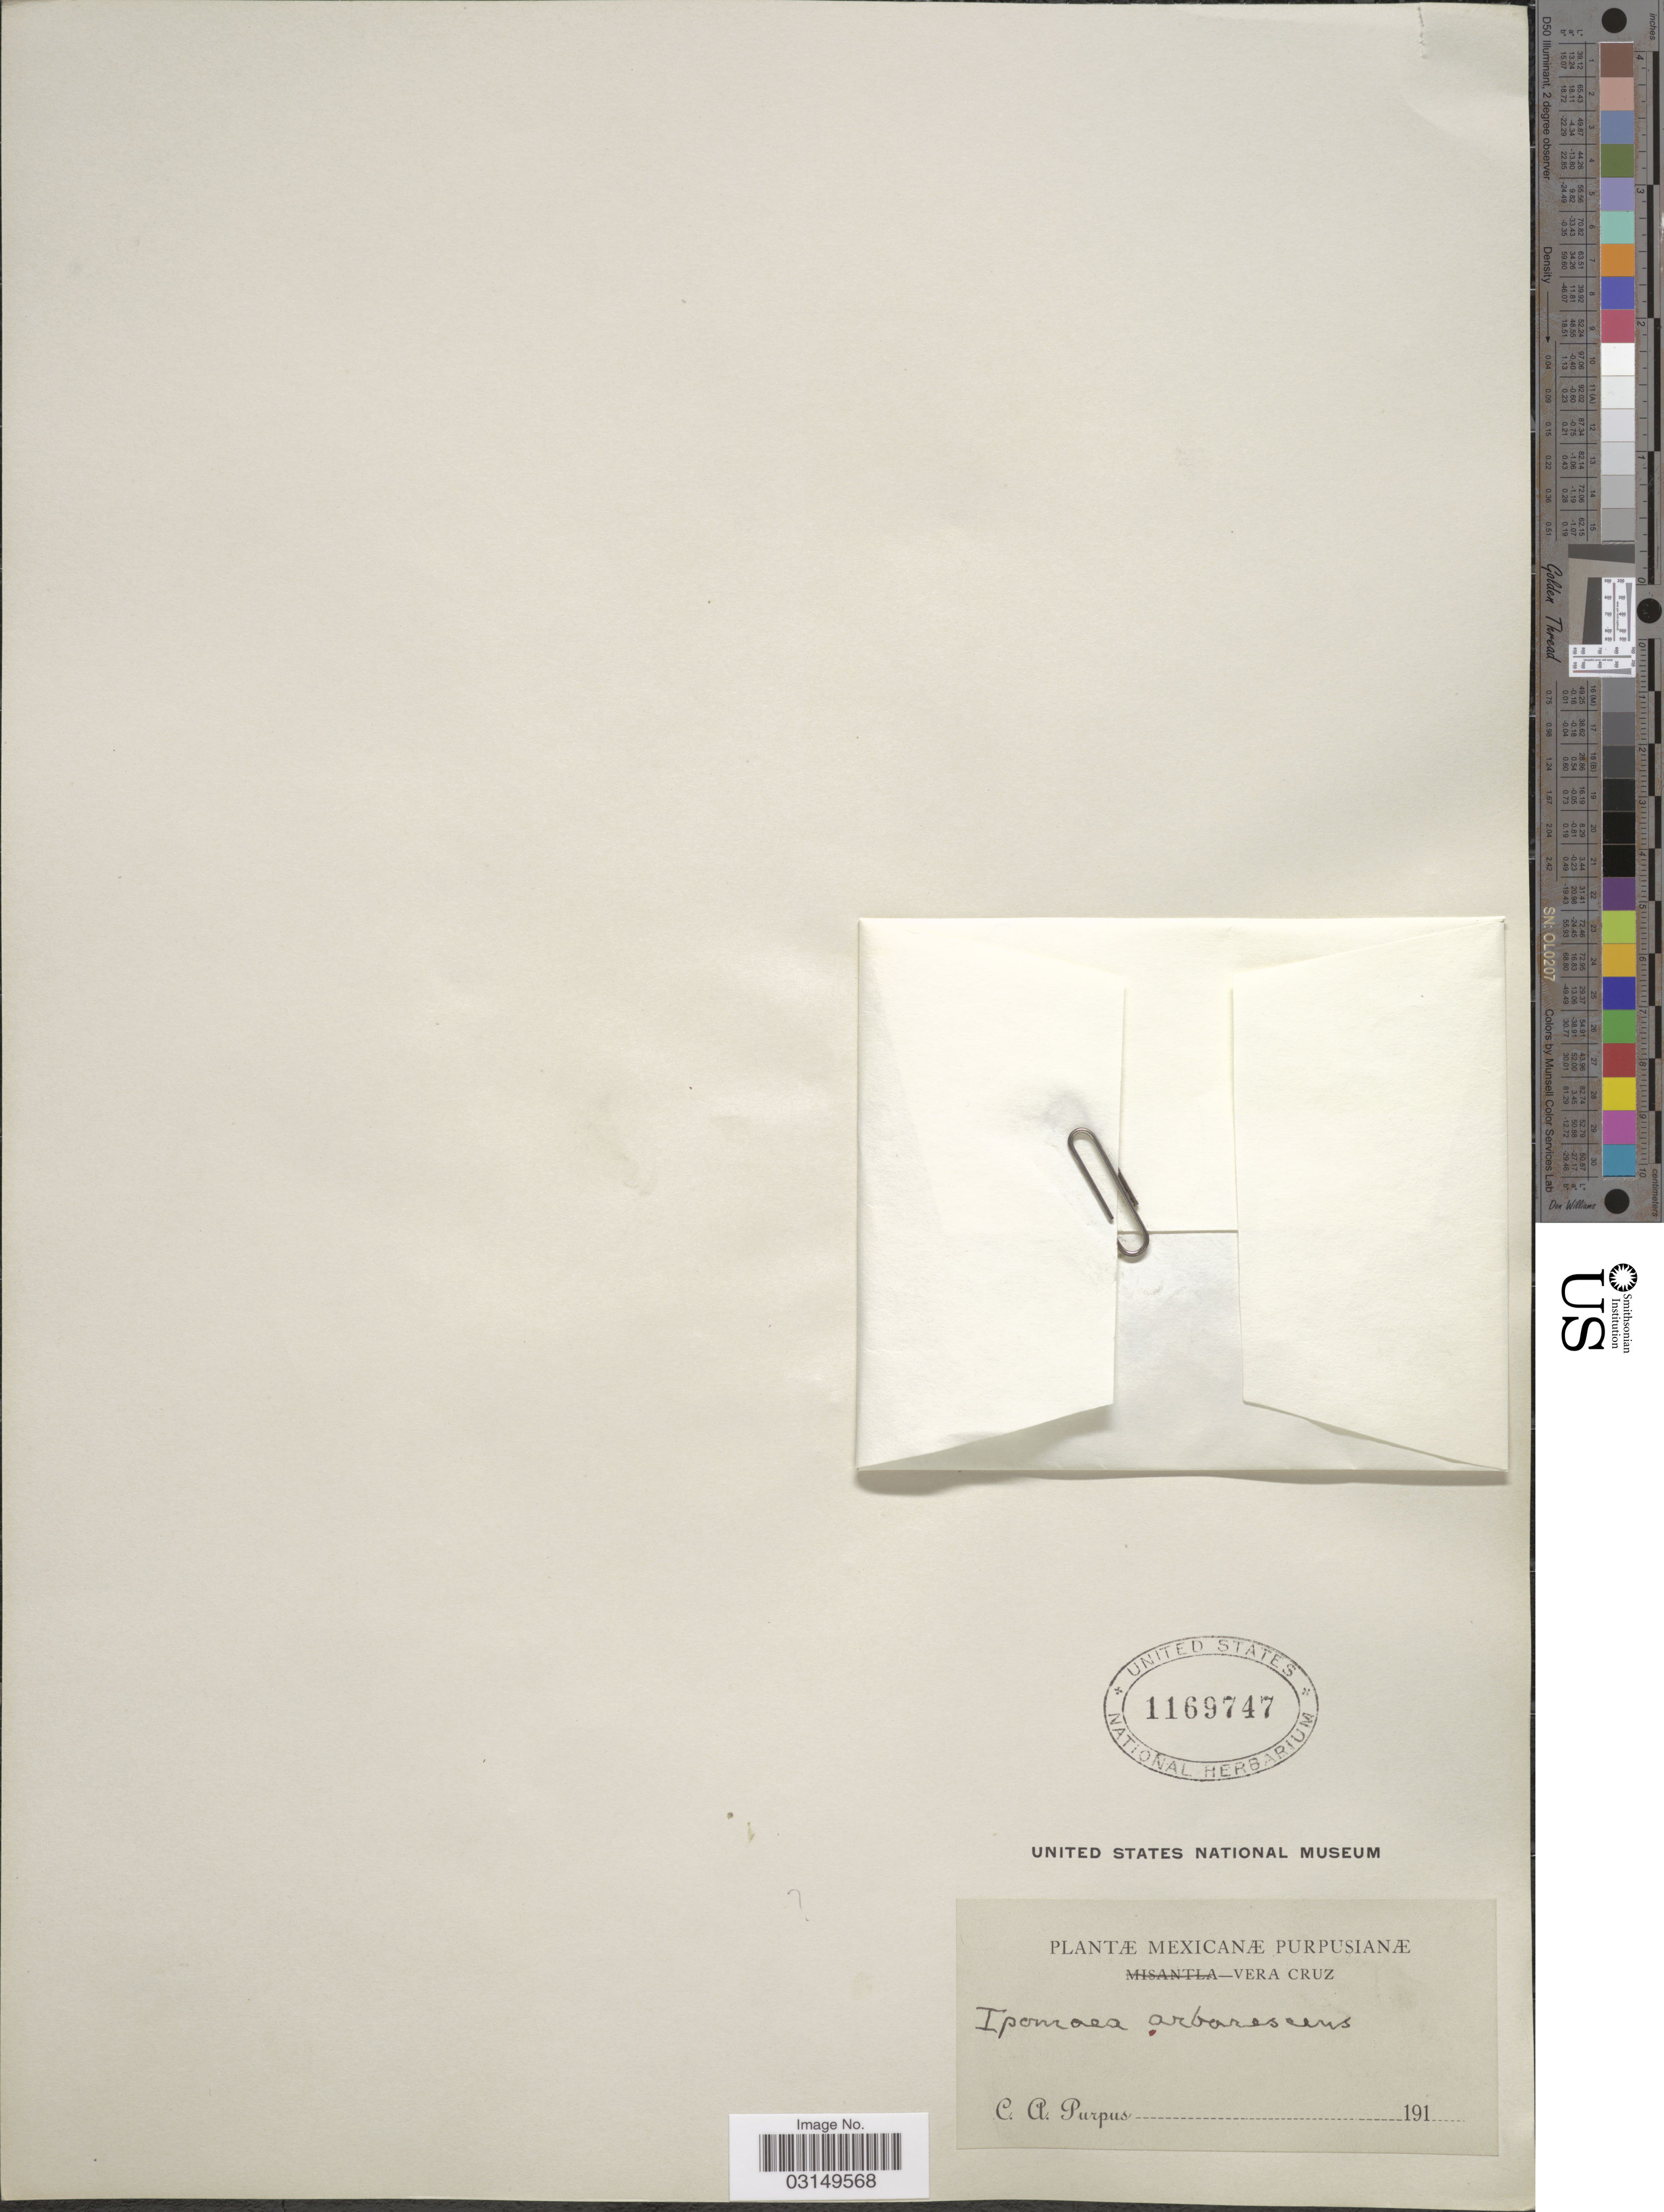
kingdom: Plantae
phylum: Tracheophyta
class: Magnoliopsida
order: Solanales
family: Convolvulaceae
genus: Ipomoea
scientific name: Ipomoea arborescens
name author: (Humb. & Bonpl. ex Willd.) G. Don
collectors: C. A. Purpus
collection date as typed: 191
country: Mexico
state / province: Veracruz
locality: Vera Cruz.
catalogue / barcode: US 1169747